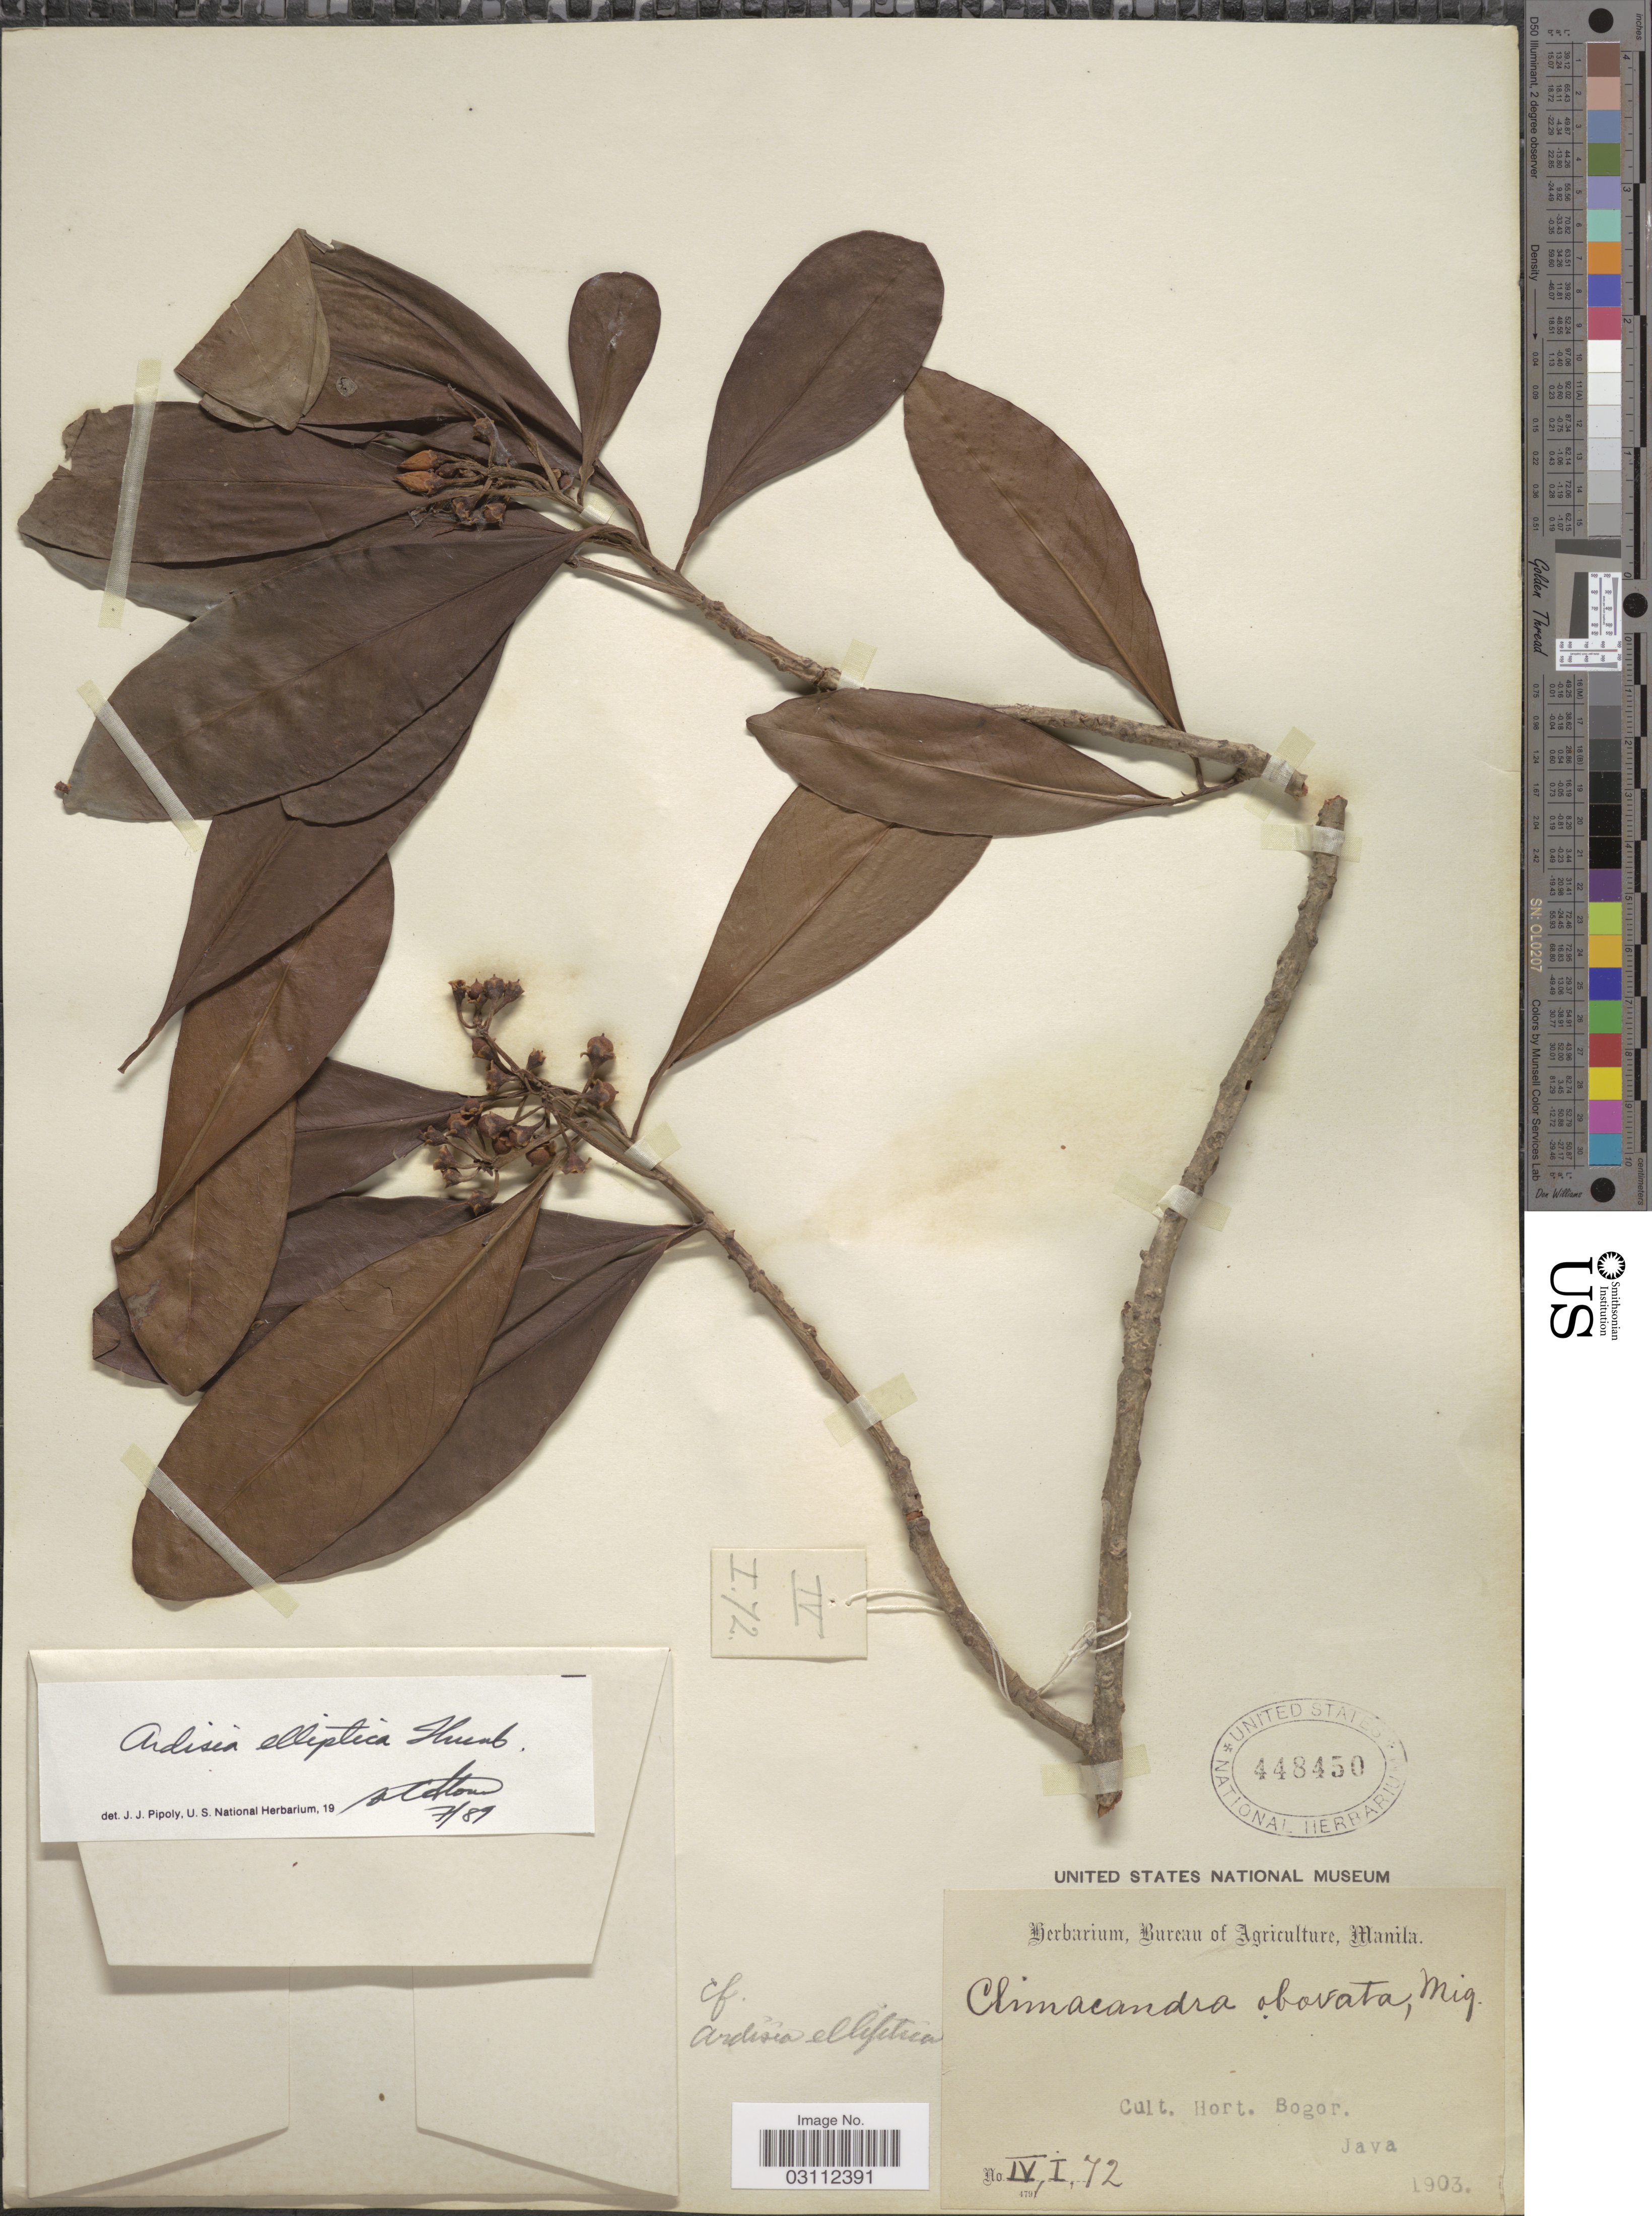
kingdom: Plantae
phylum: Tracheophyta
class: Magnoliopsida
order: Ericales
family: Primulaceae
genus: Ardisia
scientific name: Ardisia elliptica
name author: Thunb.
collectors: ex Herb. Bur. Agric. Manila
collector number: IV,I,72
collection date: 1903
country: Indonesia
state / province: Java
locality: Cult. Hort. Bogor. Java.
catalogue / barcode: US 448450